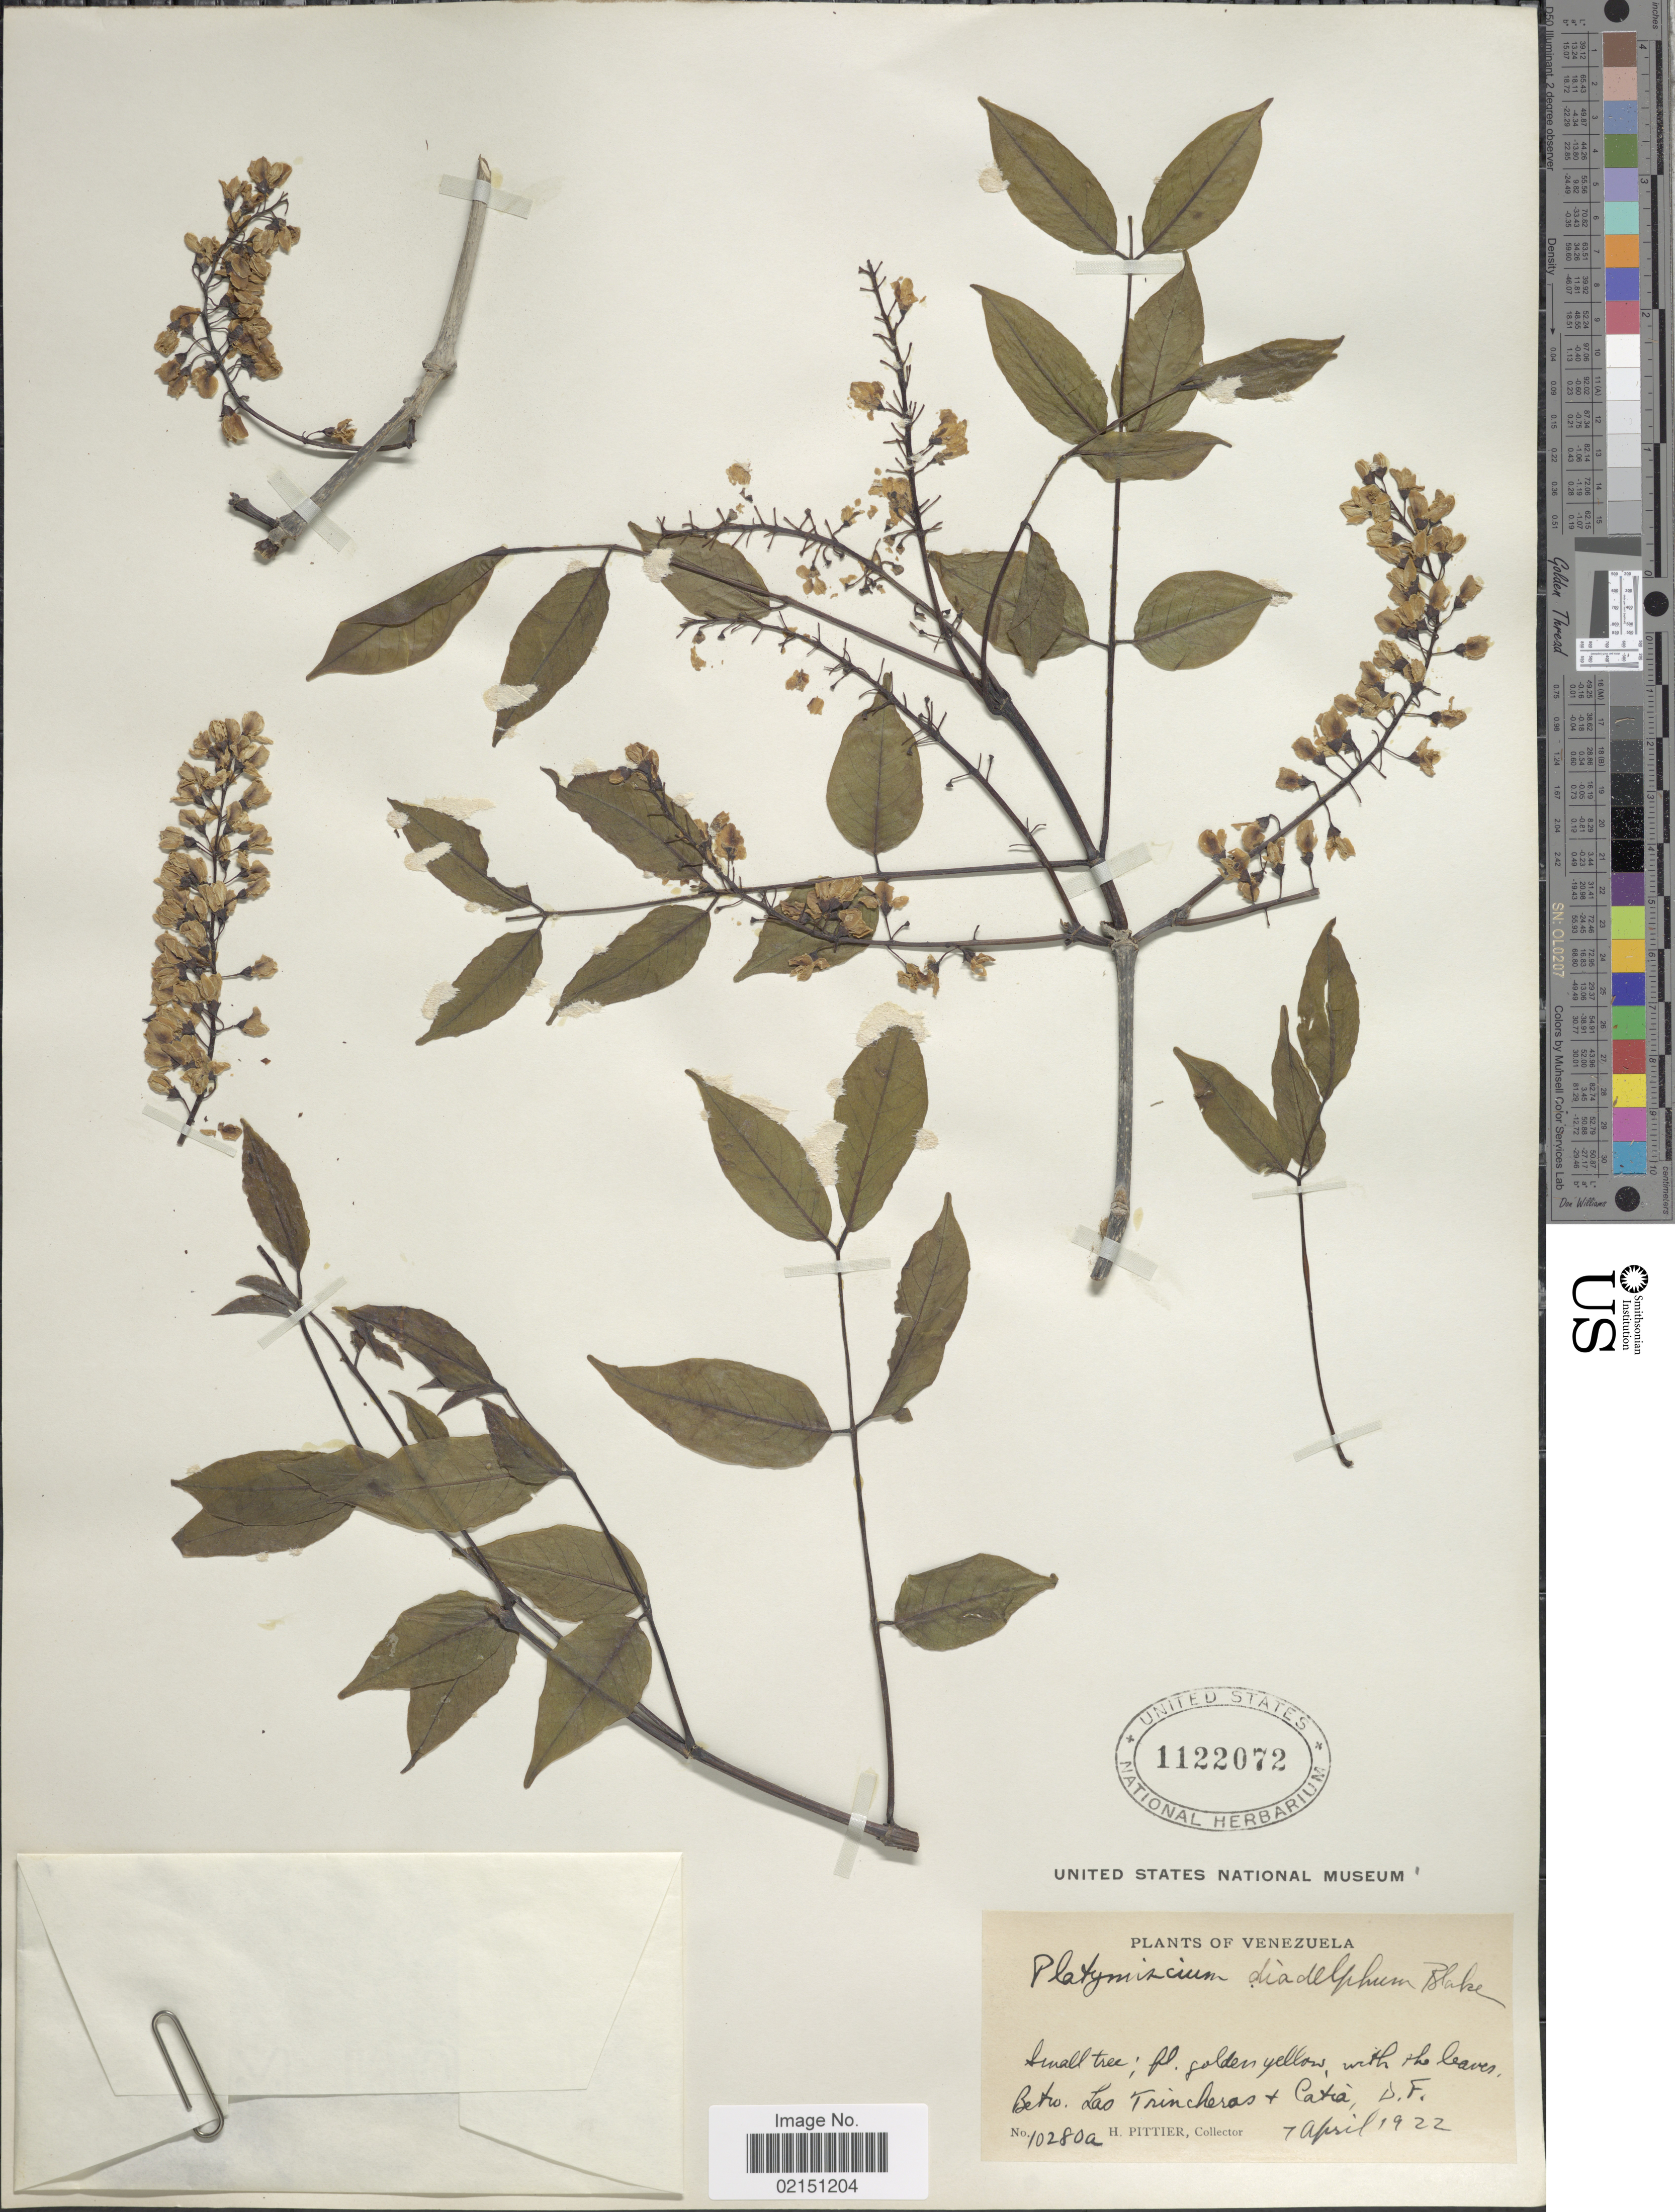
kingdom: Plantae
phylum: Tracheophyta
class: Magnoliopsida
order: Fabales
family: Fabaceae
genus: Platymiscium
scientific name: Platymiscium pinnatum var. diadelphum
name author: (S.F. Blake) Klitg.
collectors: H. F. Pittier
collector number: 10280a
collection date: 1922-04-07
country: Venezuela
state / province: Distrito Federal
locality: Betw. las Trincheras + Catia, D. F.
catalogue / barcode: US 112072